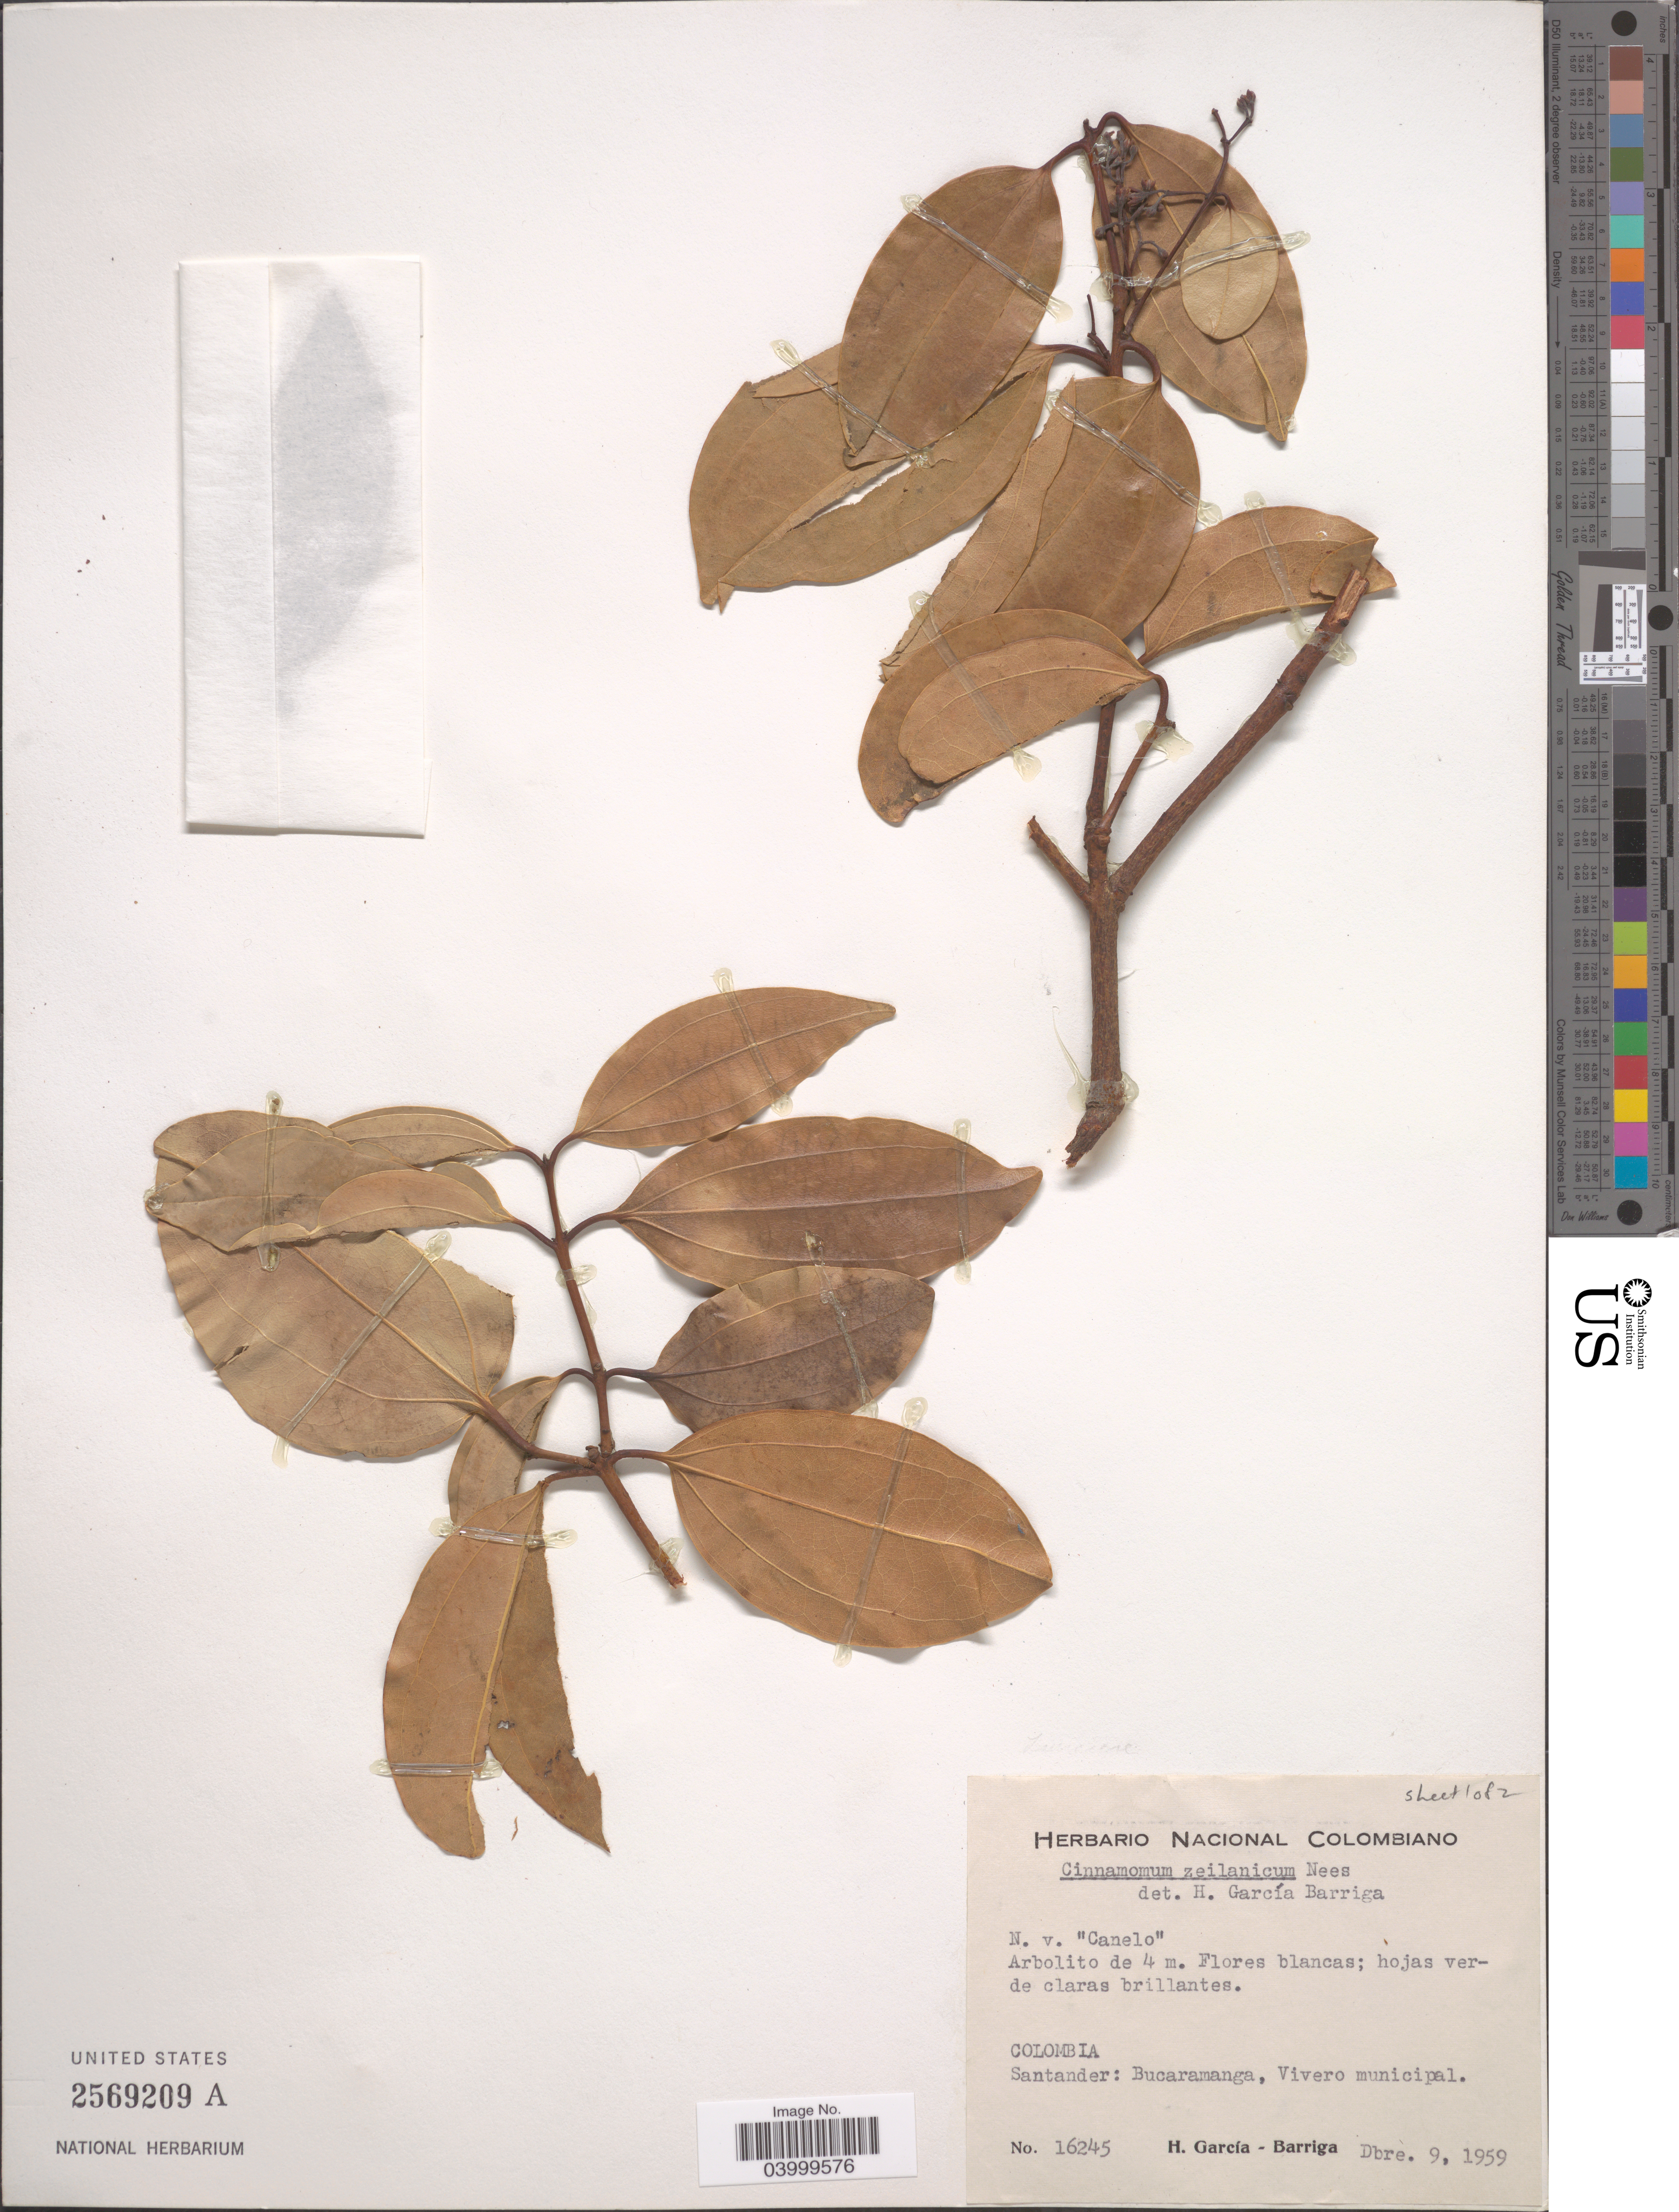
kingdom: Plantae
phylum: Tracheophyta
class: Magnoliopsida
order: Laurales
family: Lauraceae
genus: Cinnamomum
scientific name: Cinnamomum zeylanicum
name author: Blume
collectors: H. García Barriga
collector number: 16245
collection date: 1959-12-09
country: Colombia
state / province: Santander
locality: Bucaramanga, Vivero municipal.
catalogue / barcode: US 2569209A